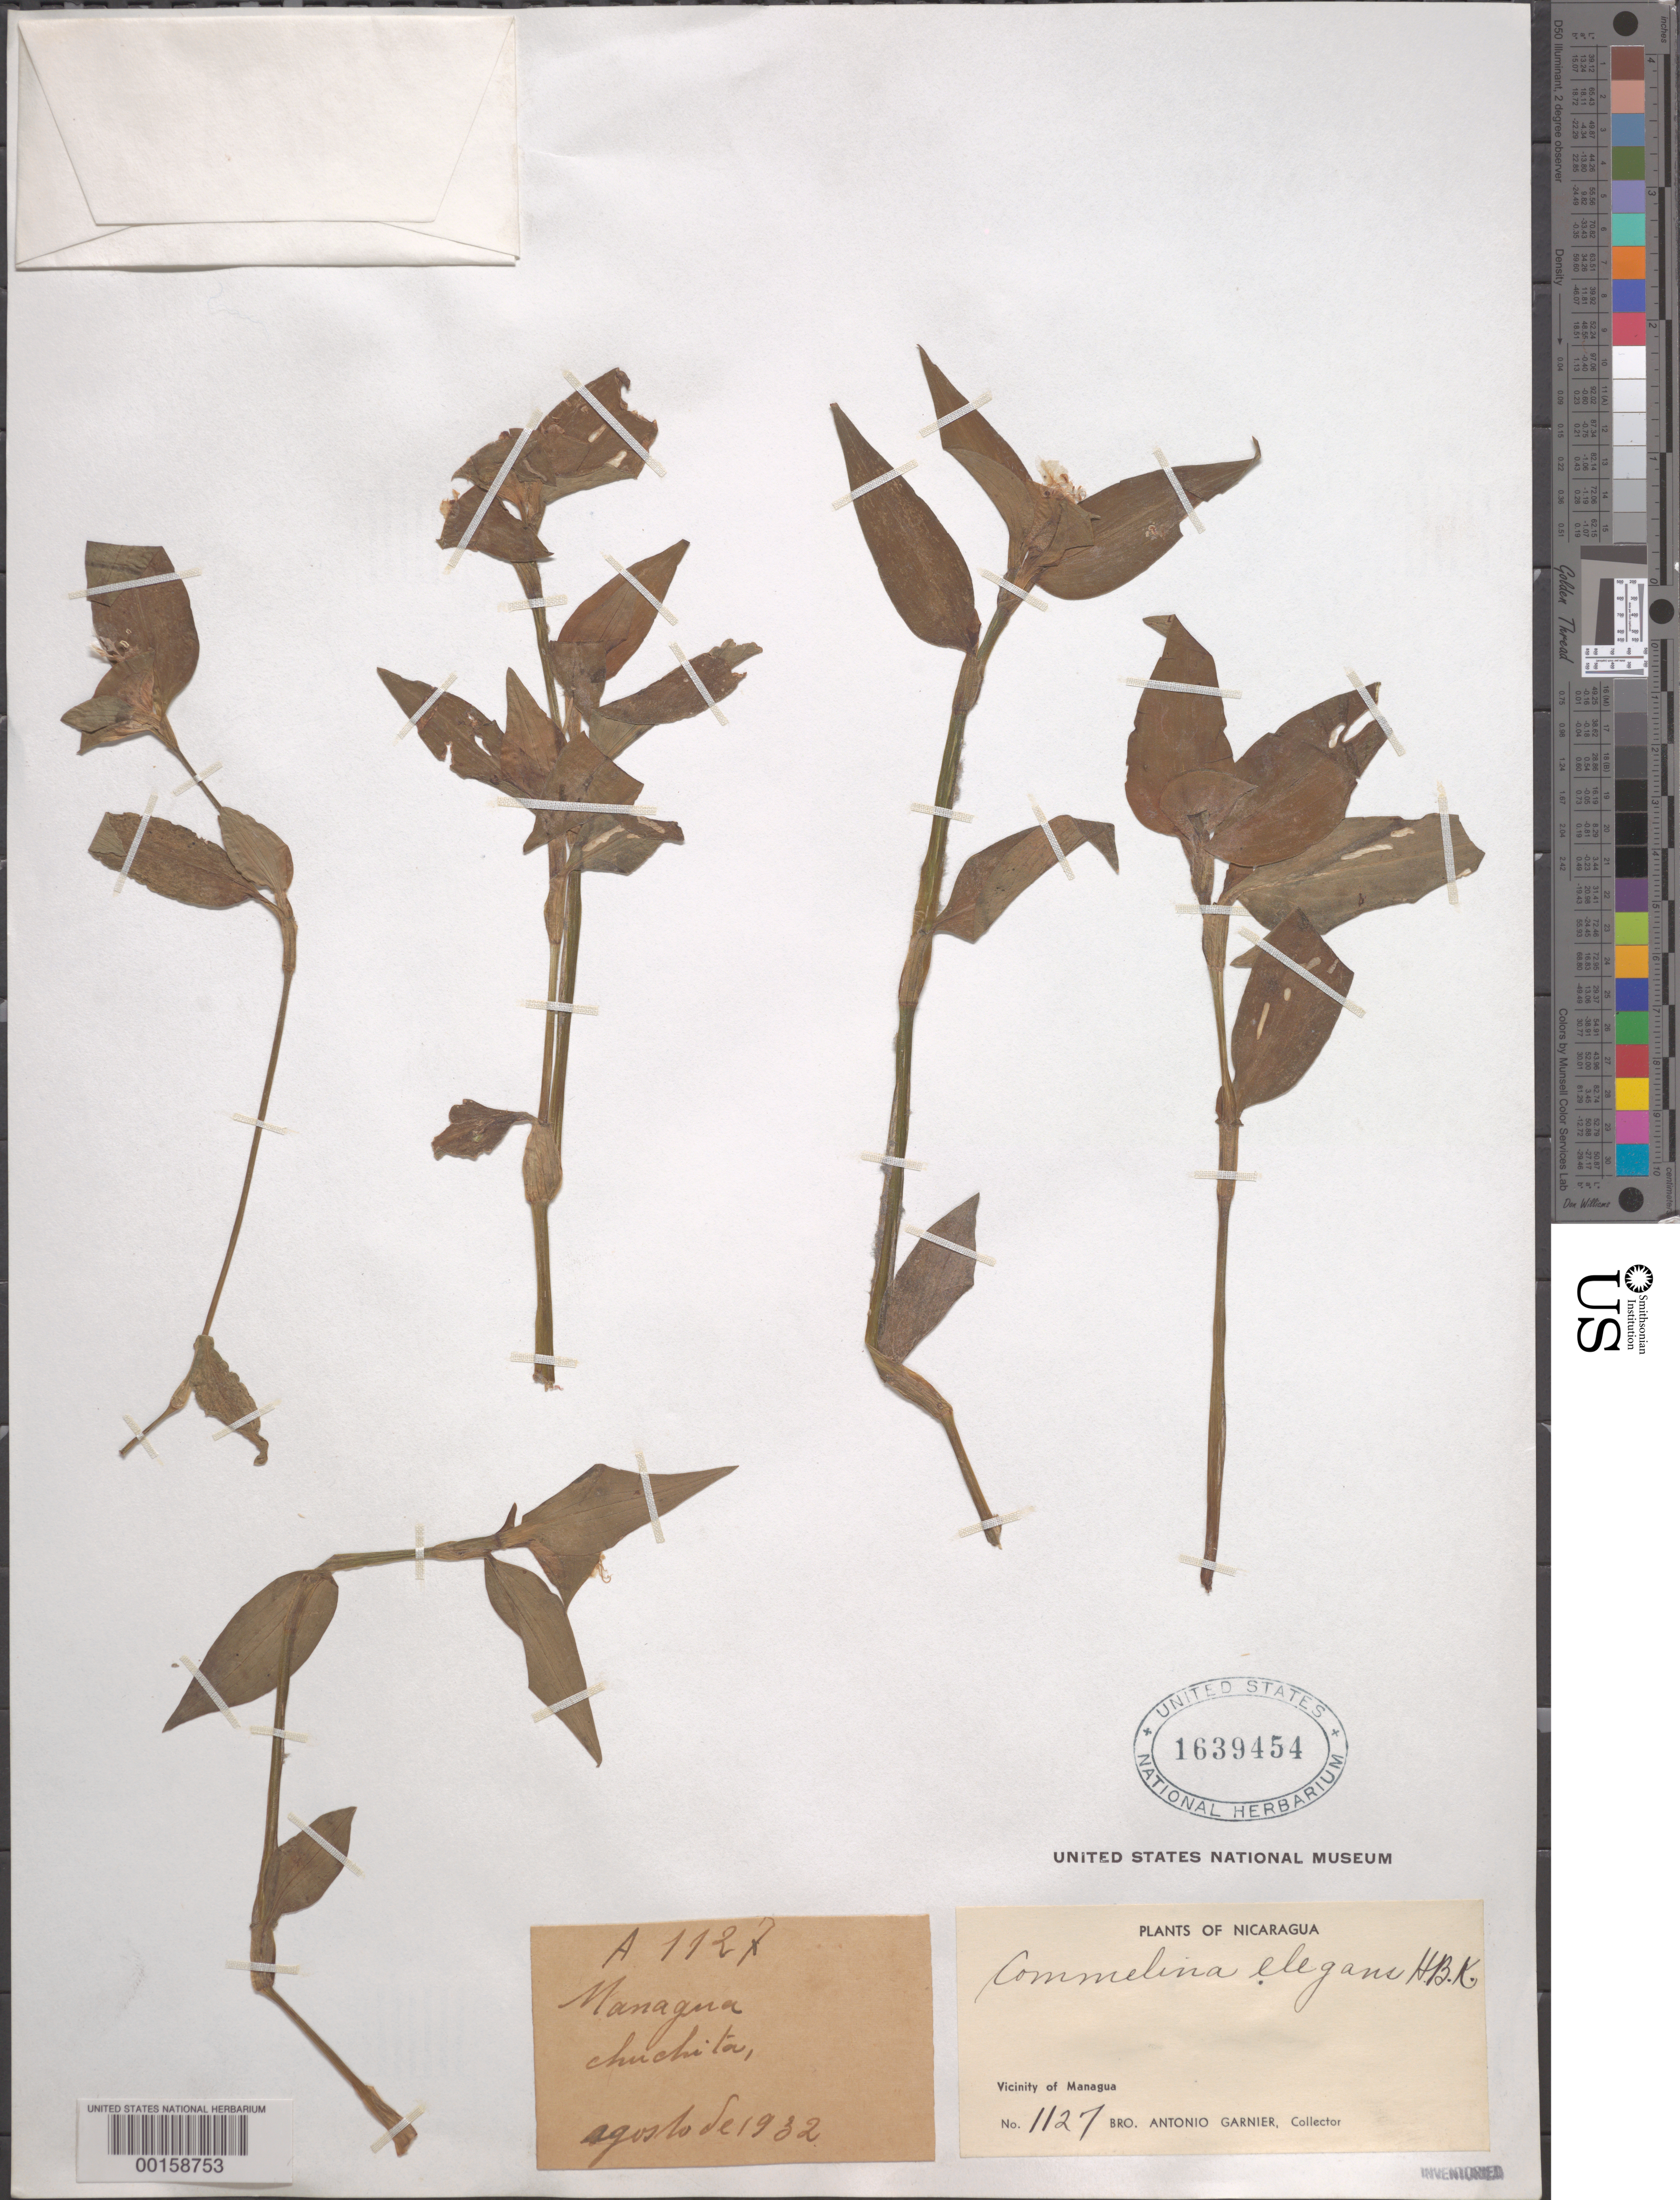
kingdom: Plantae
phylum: Tracheophyta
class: Liliopsida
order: Commelinales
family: Commelinaceae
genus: Commelina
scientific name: Commelina erecta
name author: L.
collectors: Bro. A. Garnier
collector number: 1127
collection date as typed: Aug 1932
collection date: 1932-08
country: Nicaragua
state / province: Managua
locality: Chuchita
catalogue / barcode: US 1639454